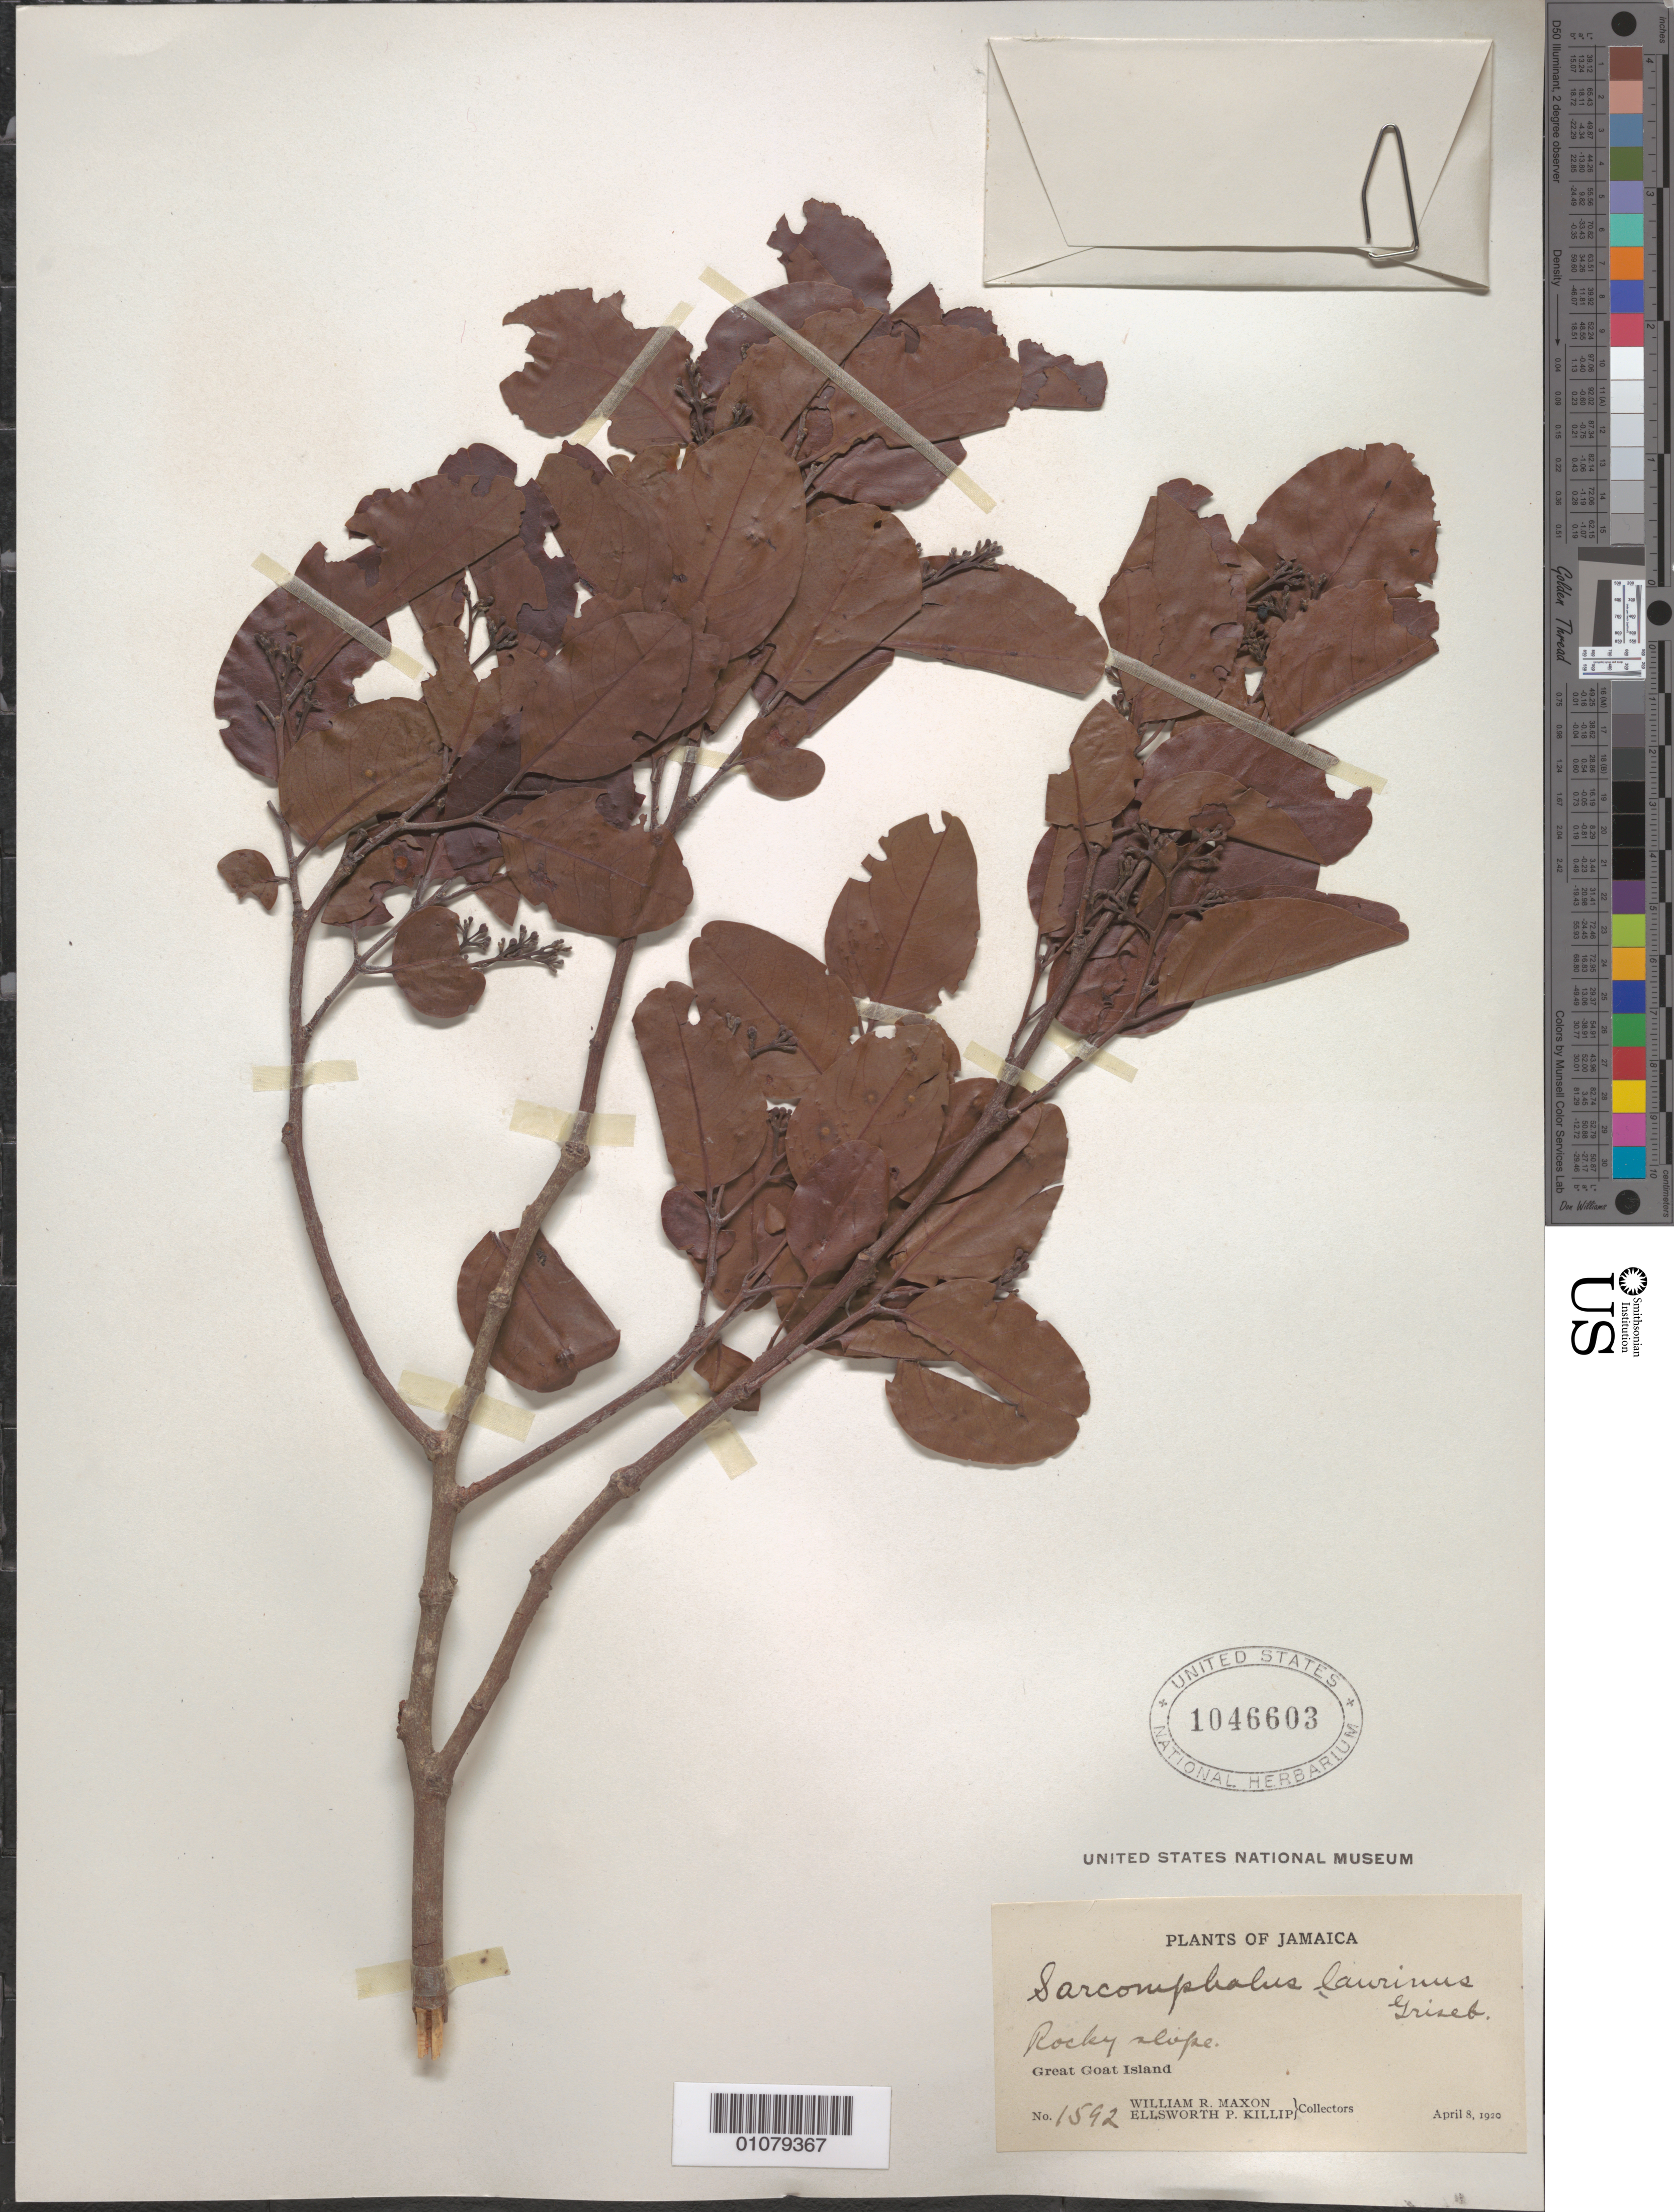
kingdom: Plantae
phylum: Tracheophyta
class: Magnoliopsida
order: Rosales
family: Rhamnaceae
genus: Sarcomphalus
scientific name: Sarcomphalus laurinus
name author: Griseb.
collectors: W. R. Maxon & E. P. Killip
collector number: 1592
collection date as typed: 08 Apr 1920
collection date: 1920-04-08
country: Jamaica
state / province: Saint Catherine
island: Great Goat Island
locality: Great Goat Island. Rocky slope.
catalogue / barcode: US 1046603